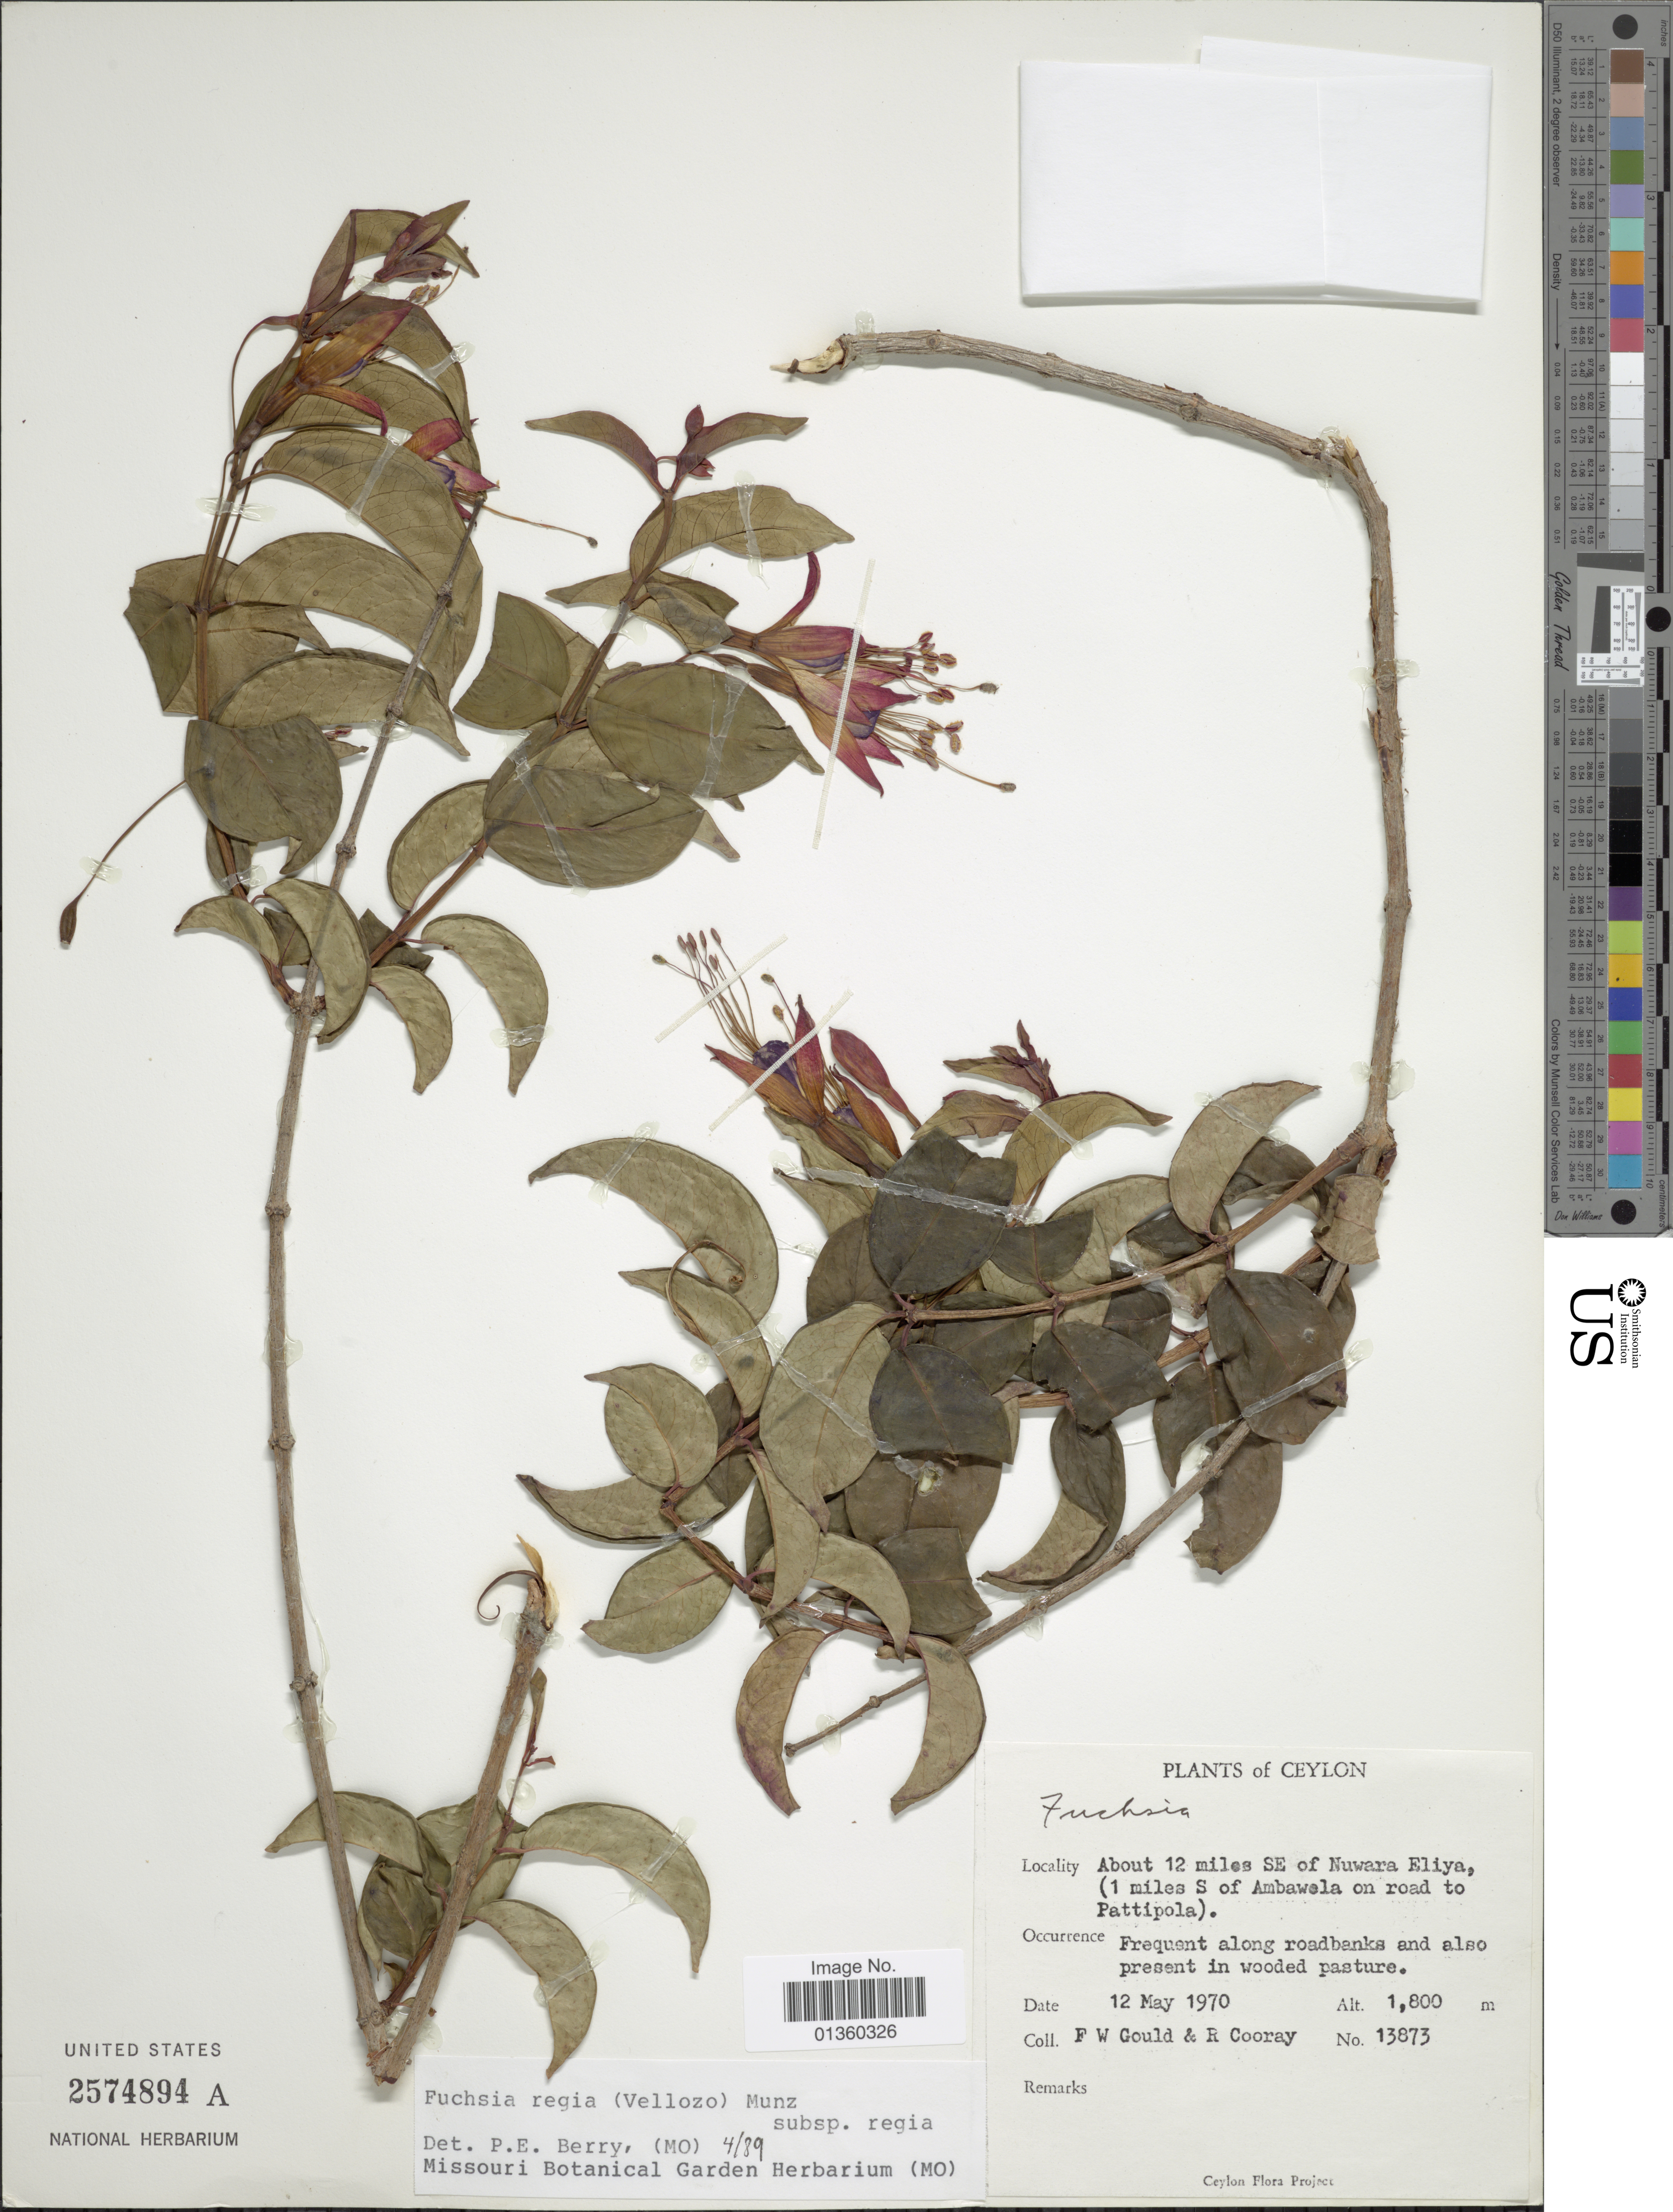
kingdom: Plantae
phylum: Tracheophyta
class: Magnoliopsida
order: Myrtales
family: Onagraceae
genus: Fuchsia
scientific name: Fuchsia regia subsp. regia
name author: (Vell.) Munz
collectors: F. W. Gould & R. Cooray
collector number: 13873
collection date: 1970-05-12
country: Sri Lanka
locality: Ceylon. About 12 miles SE of Nuwara Eliya, (1 miles S of Ambawela on road to Pattipola)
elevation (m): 1800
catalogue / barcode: US 2574894A